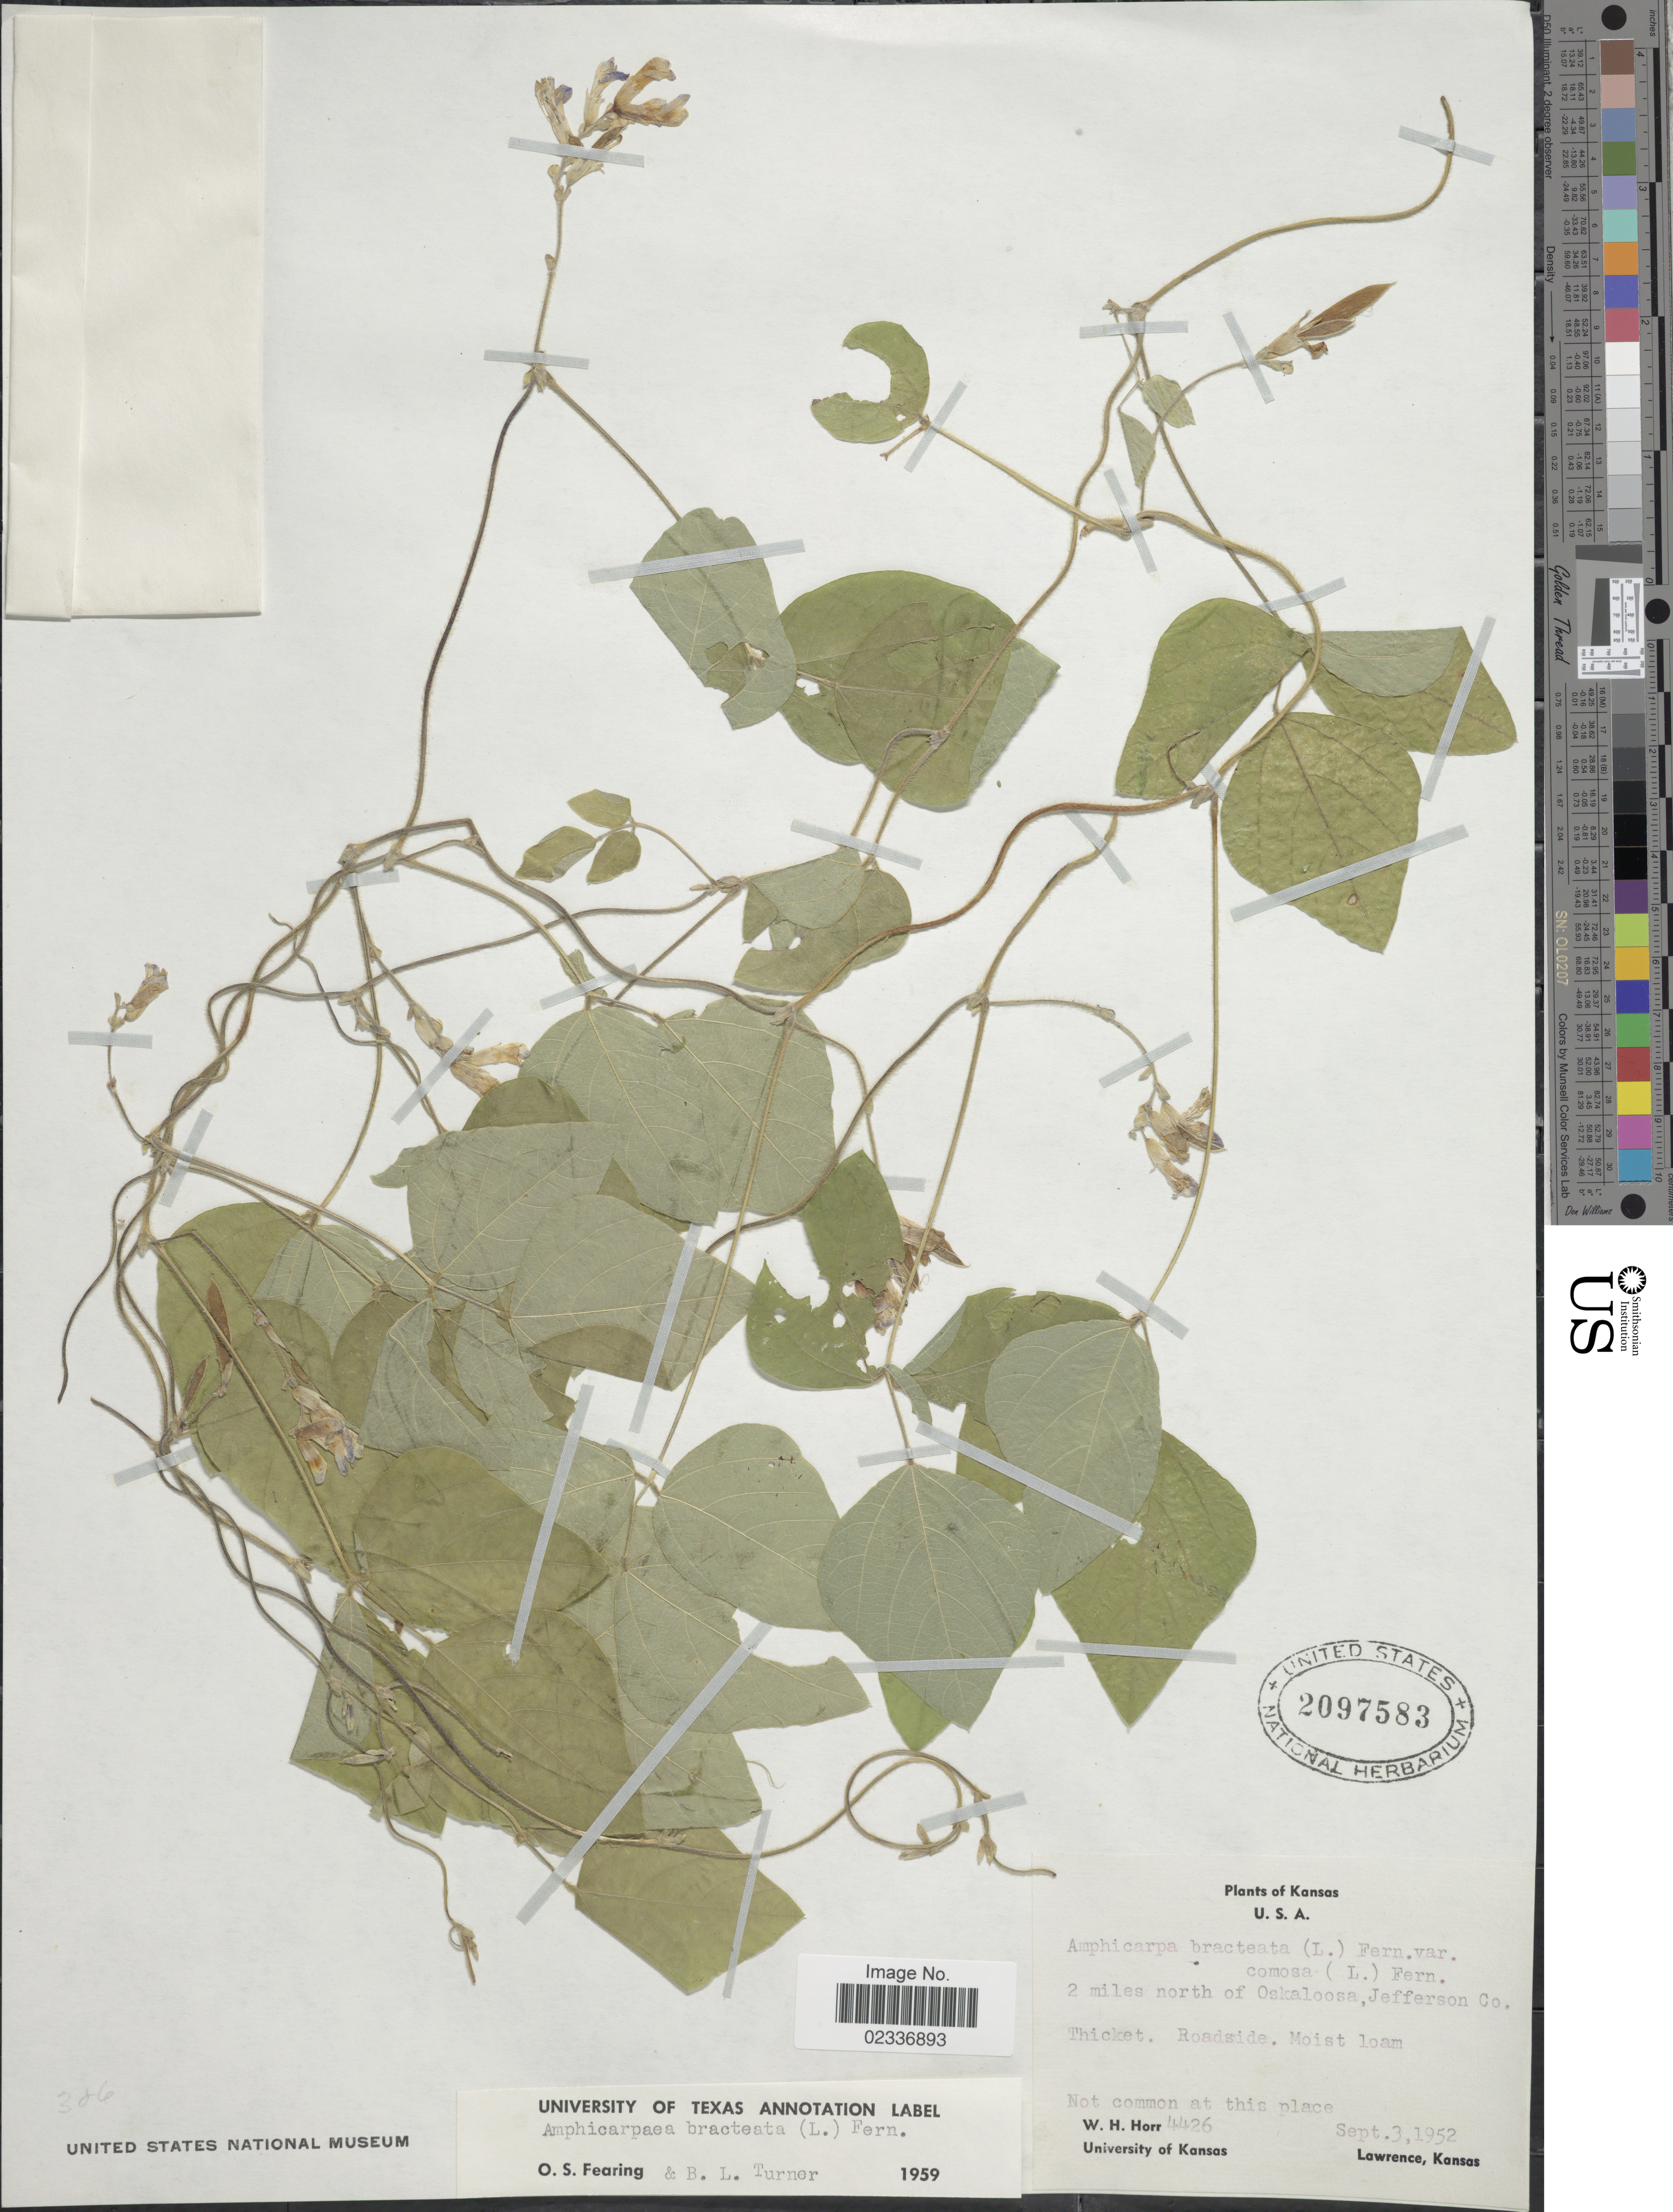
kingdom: Plantae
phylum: Tracheophyta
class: Magnoliopsida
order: Fabales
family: Fabaceae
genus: Amphicarpaea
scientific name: Amphicarpaea bracteata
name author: (L.) Fernald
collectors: W. H. Horr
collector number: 4426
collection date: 1952-09-03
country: United States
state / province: Kansas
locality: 2 miles north of Oskaloosa, Jefferson Co.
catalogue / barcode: US 2097583